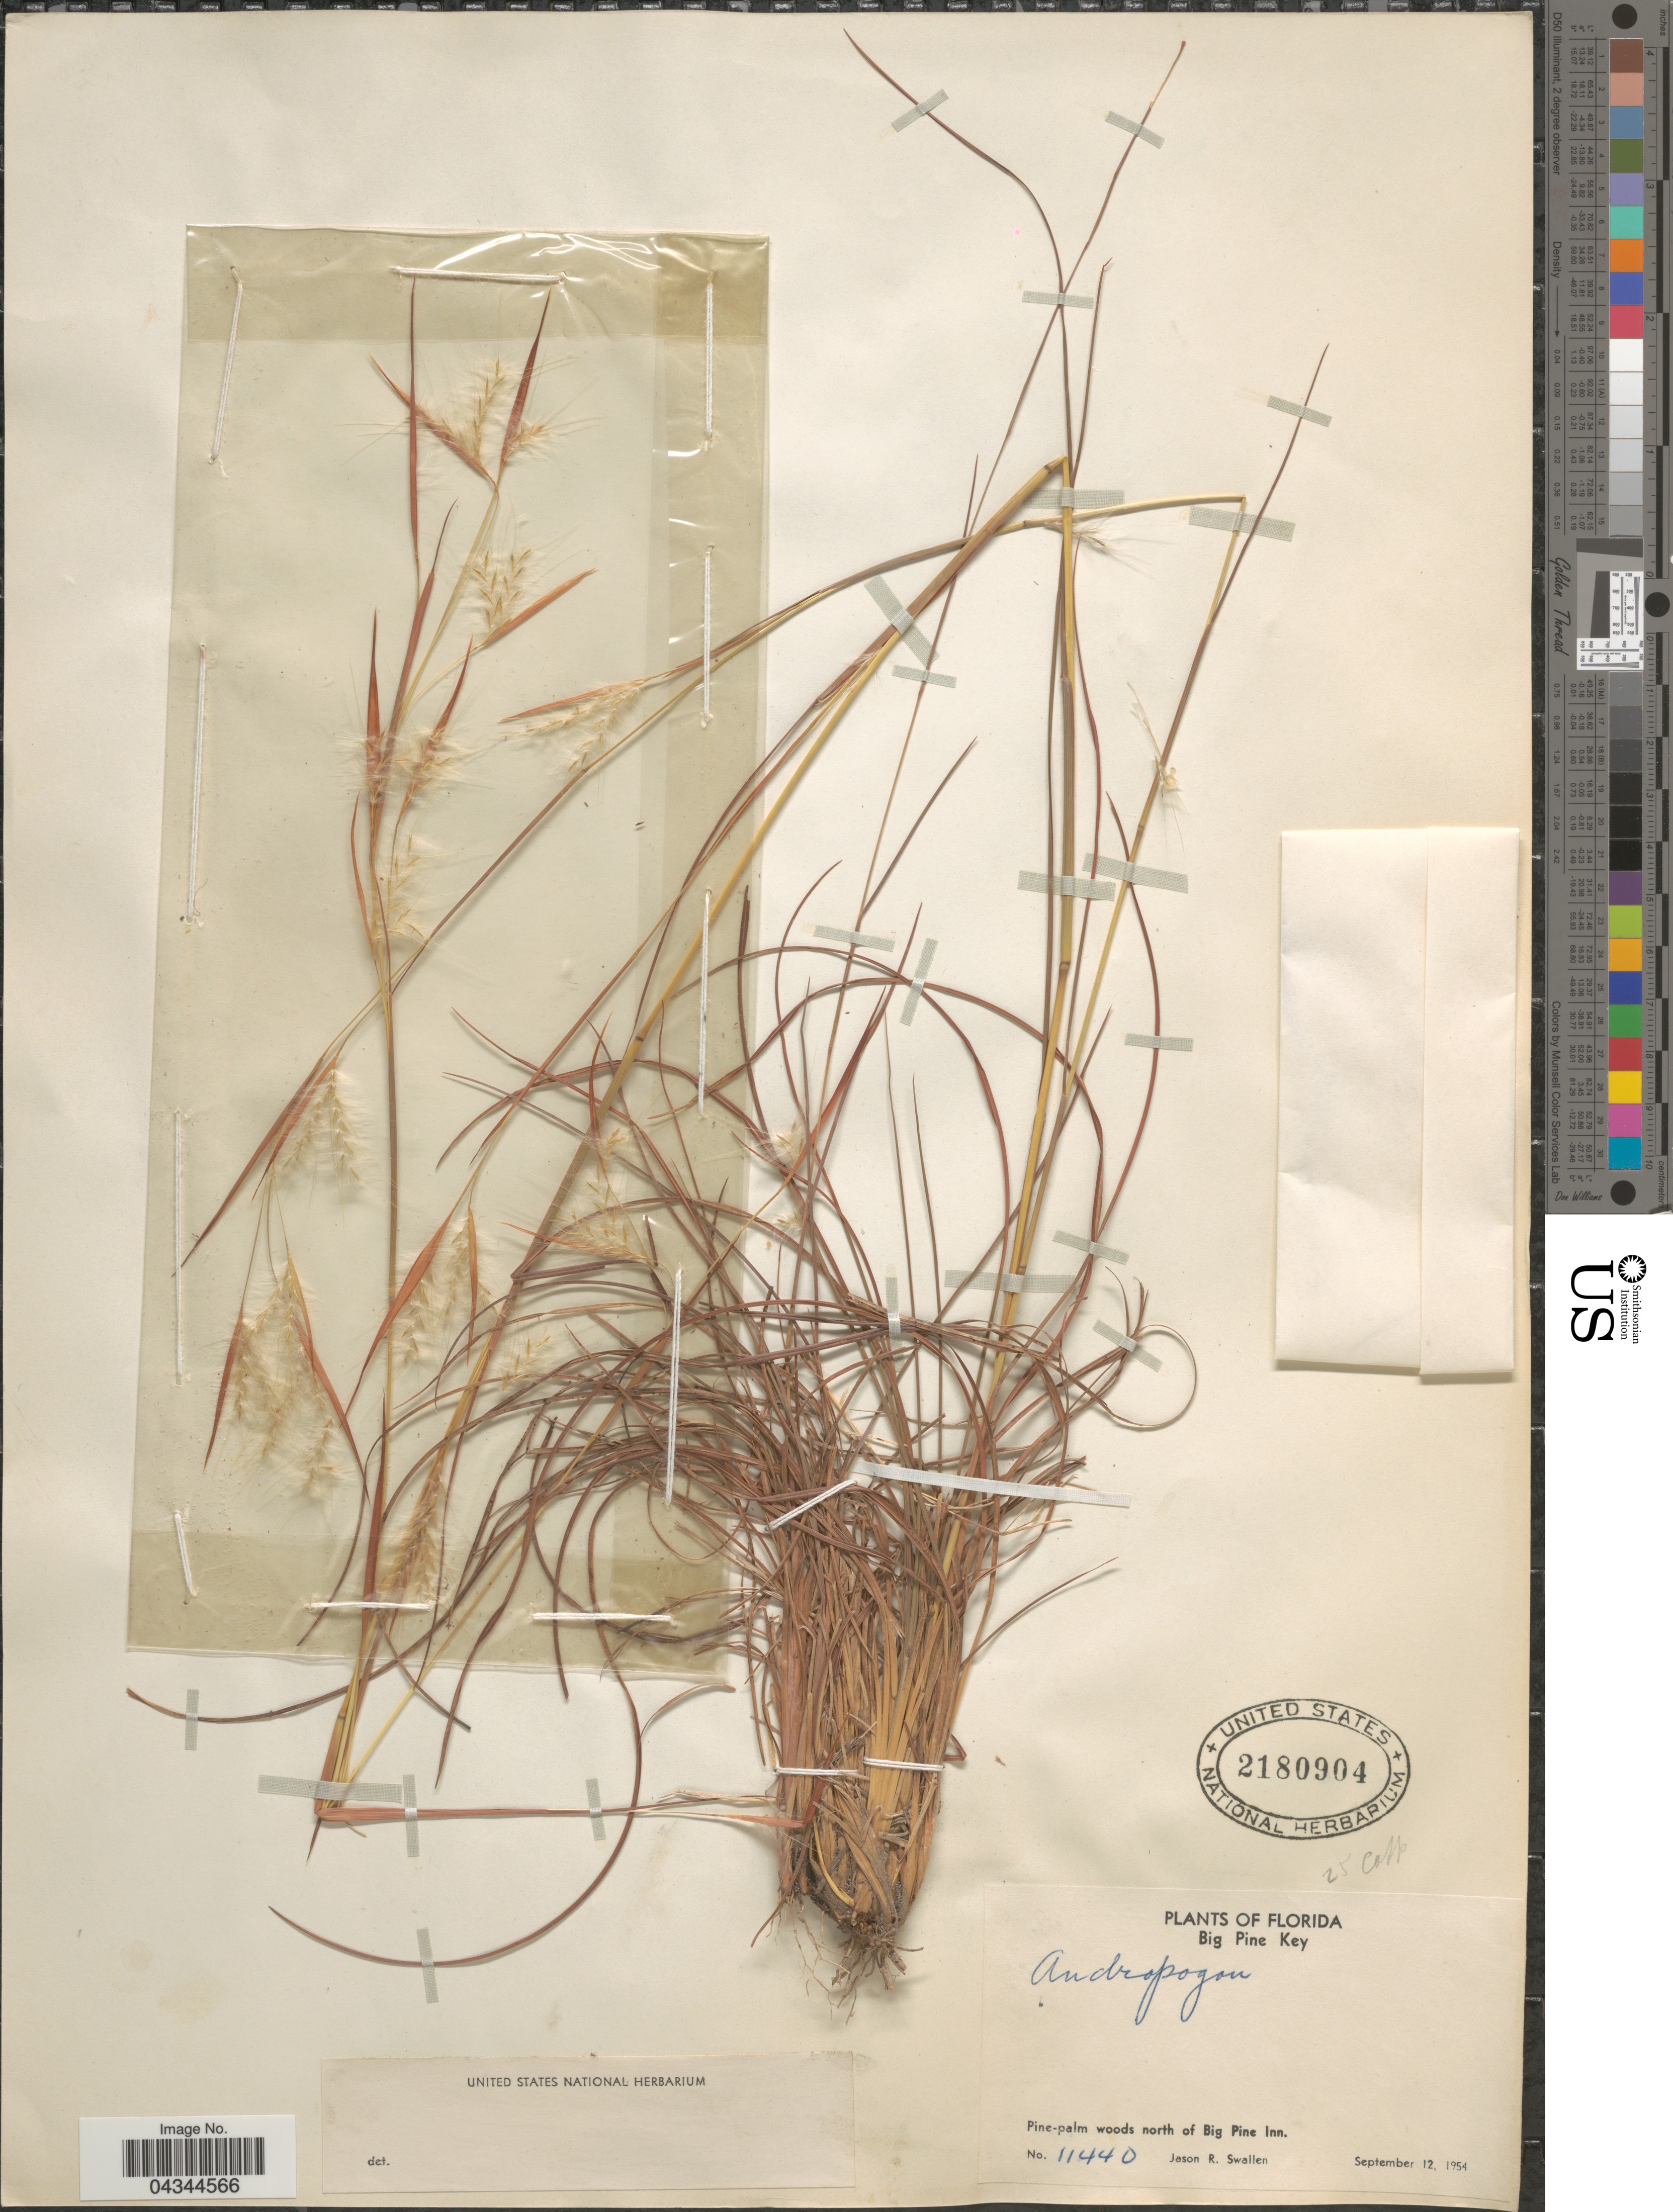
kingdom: Plantae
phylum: Tracheophyta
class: Liliopsida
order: Poales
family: Poaceae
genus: Andropogon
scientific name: Andropogon sp.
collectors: J. R. Swallen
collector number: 11440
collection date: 1954-09-12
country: United States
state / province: Florida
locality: Big Pine Key. Pine-palm woods north of Big Pine Inn.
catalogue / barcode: US 2180904